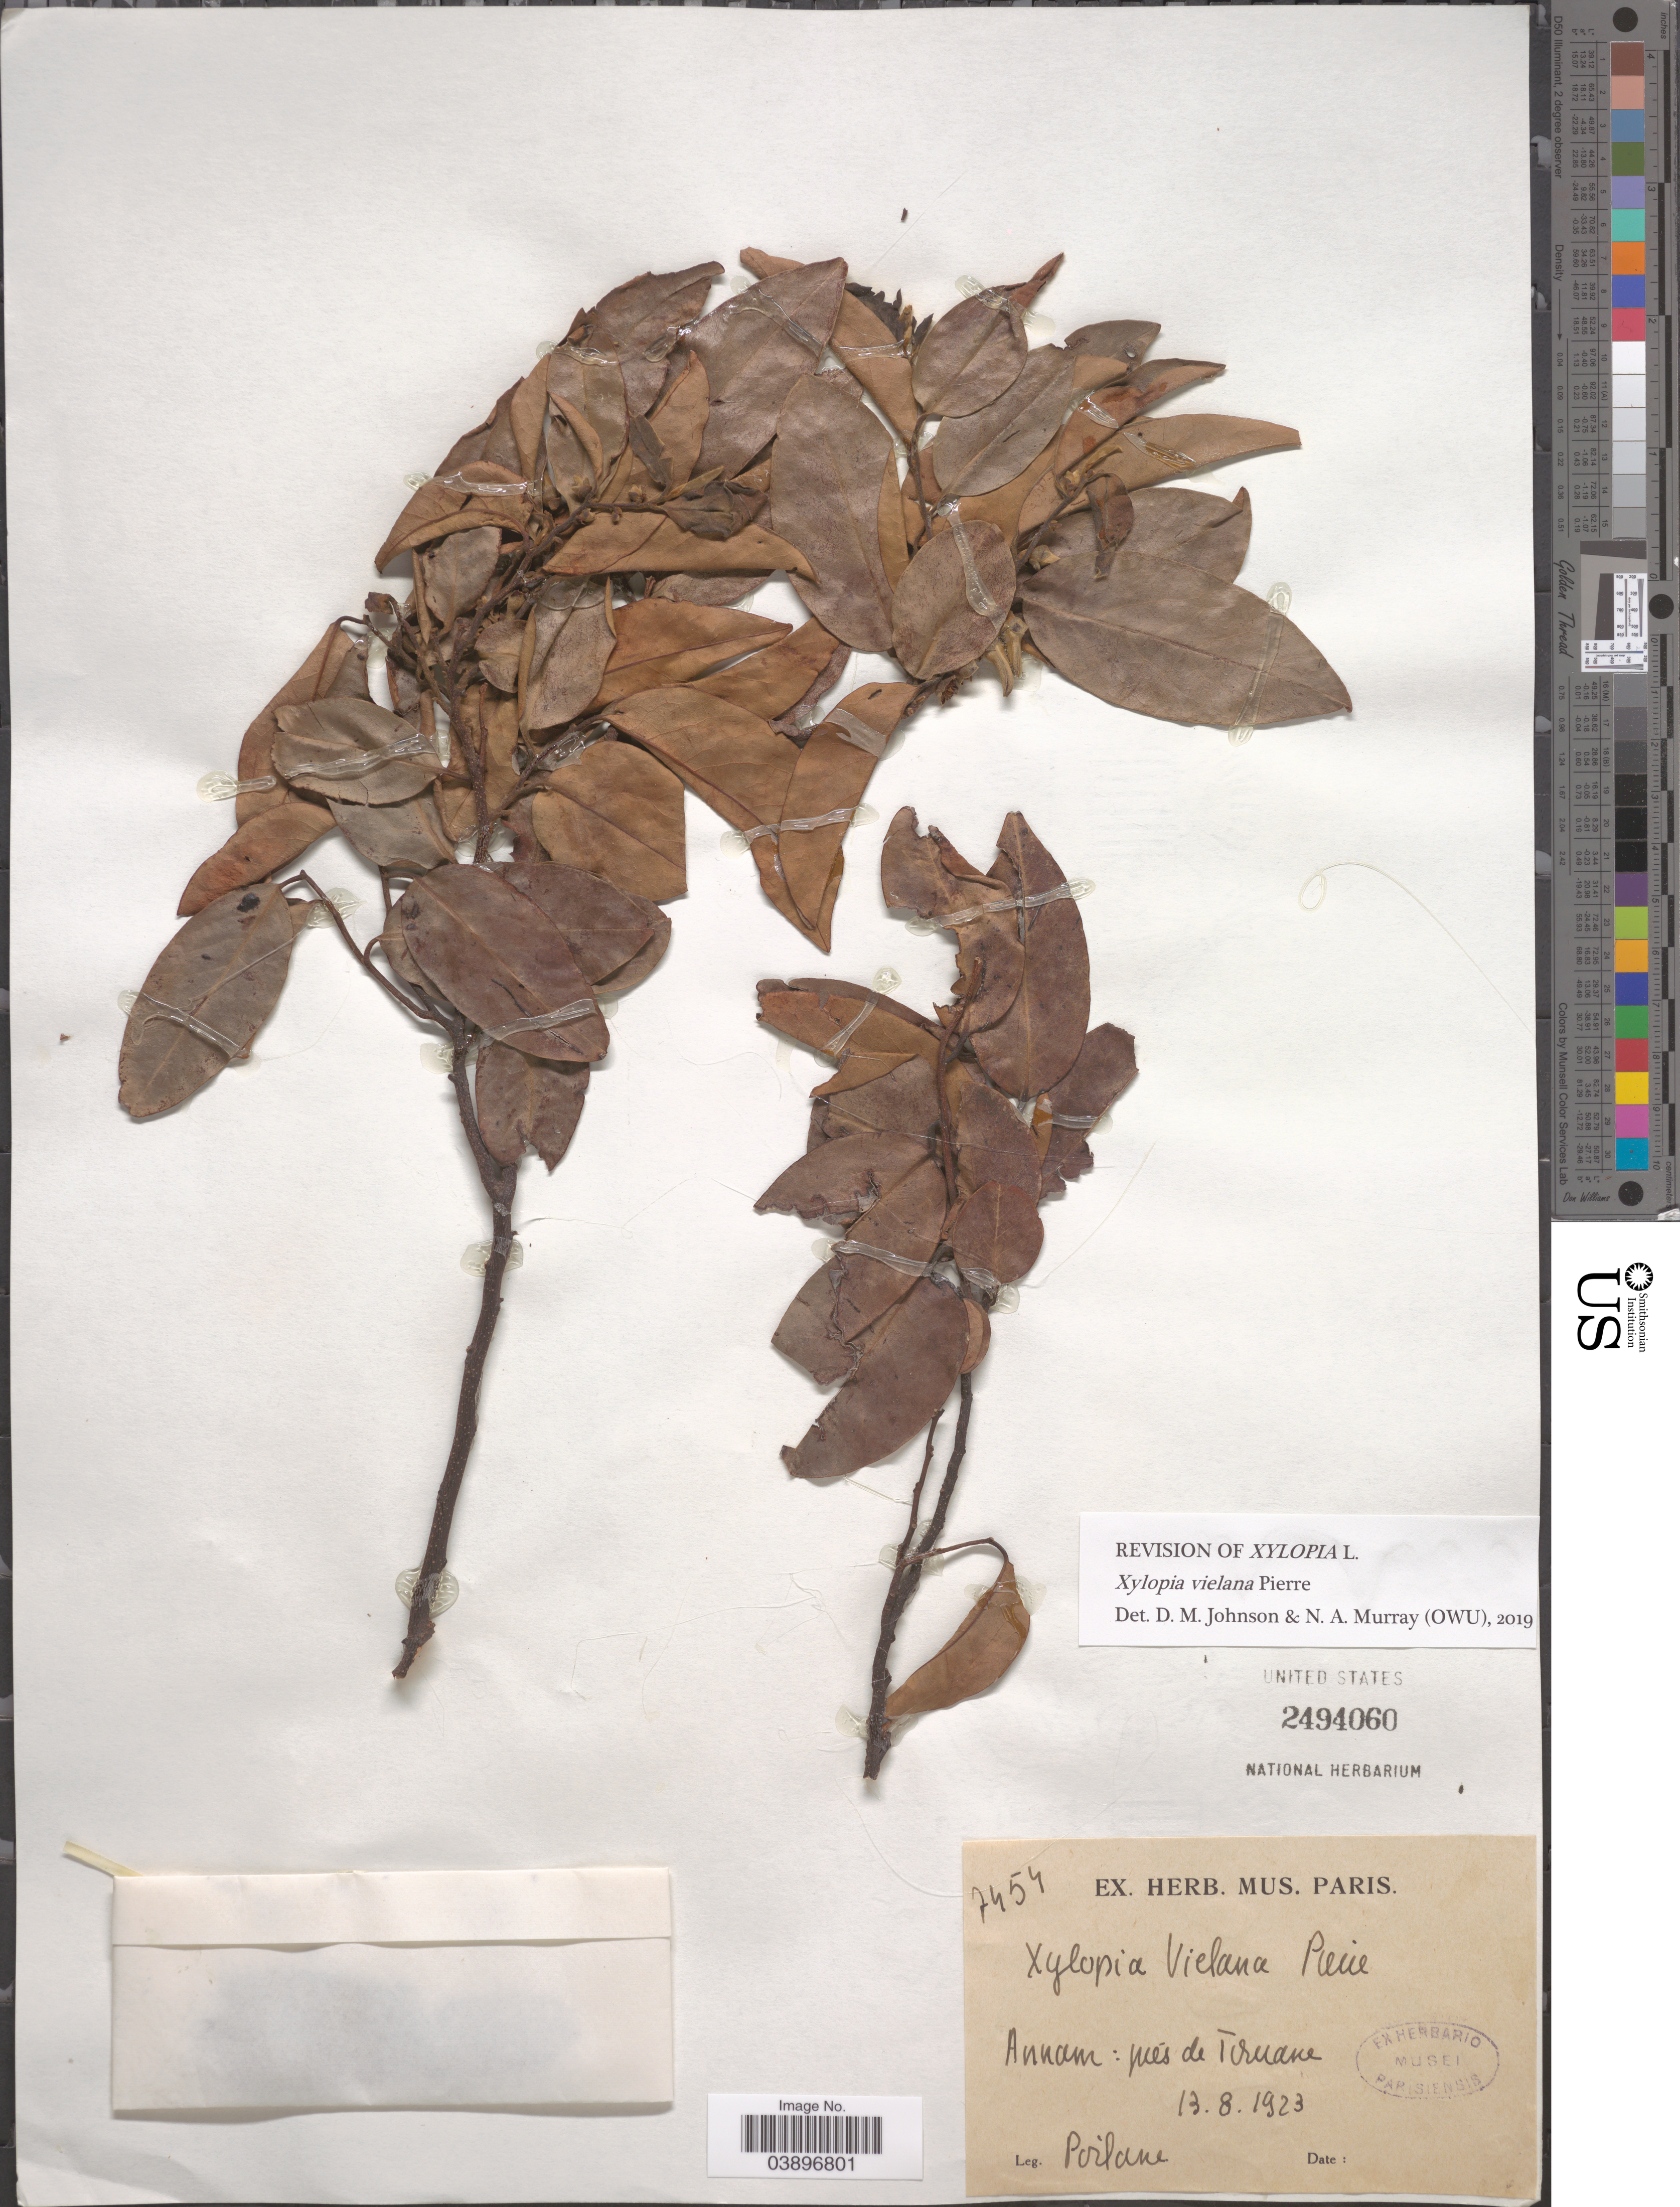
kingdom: Plantae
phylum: Tracheophyta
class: Magnoliopsida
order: Magnoliales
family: Annonaceae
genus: Xylopia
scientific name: Xylopia vielana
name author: Pierre et al.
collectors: -. Poilane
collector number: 7454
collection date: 1923-08-13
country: Vietnam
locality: Annam: prés de Tiruane [interpreted].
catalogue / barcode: US 2494060